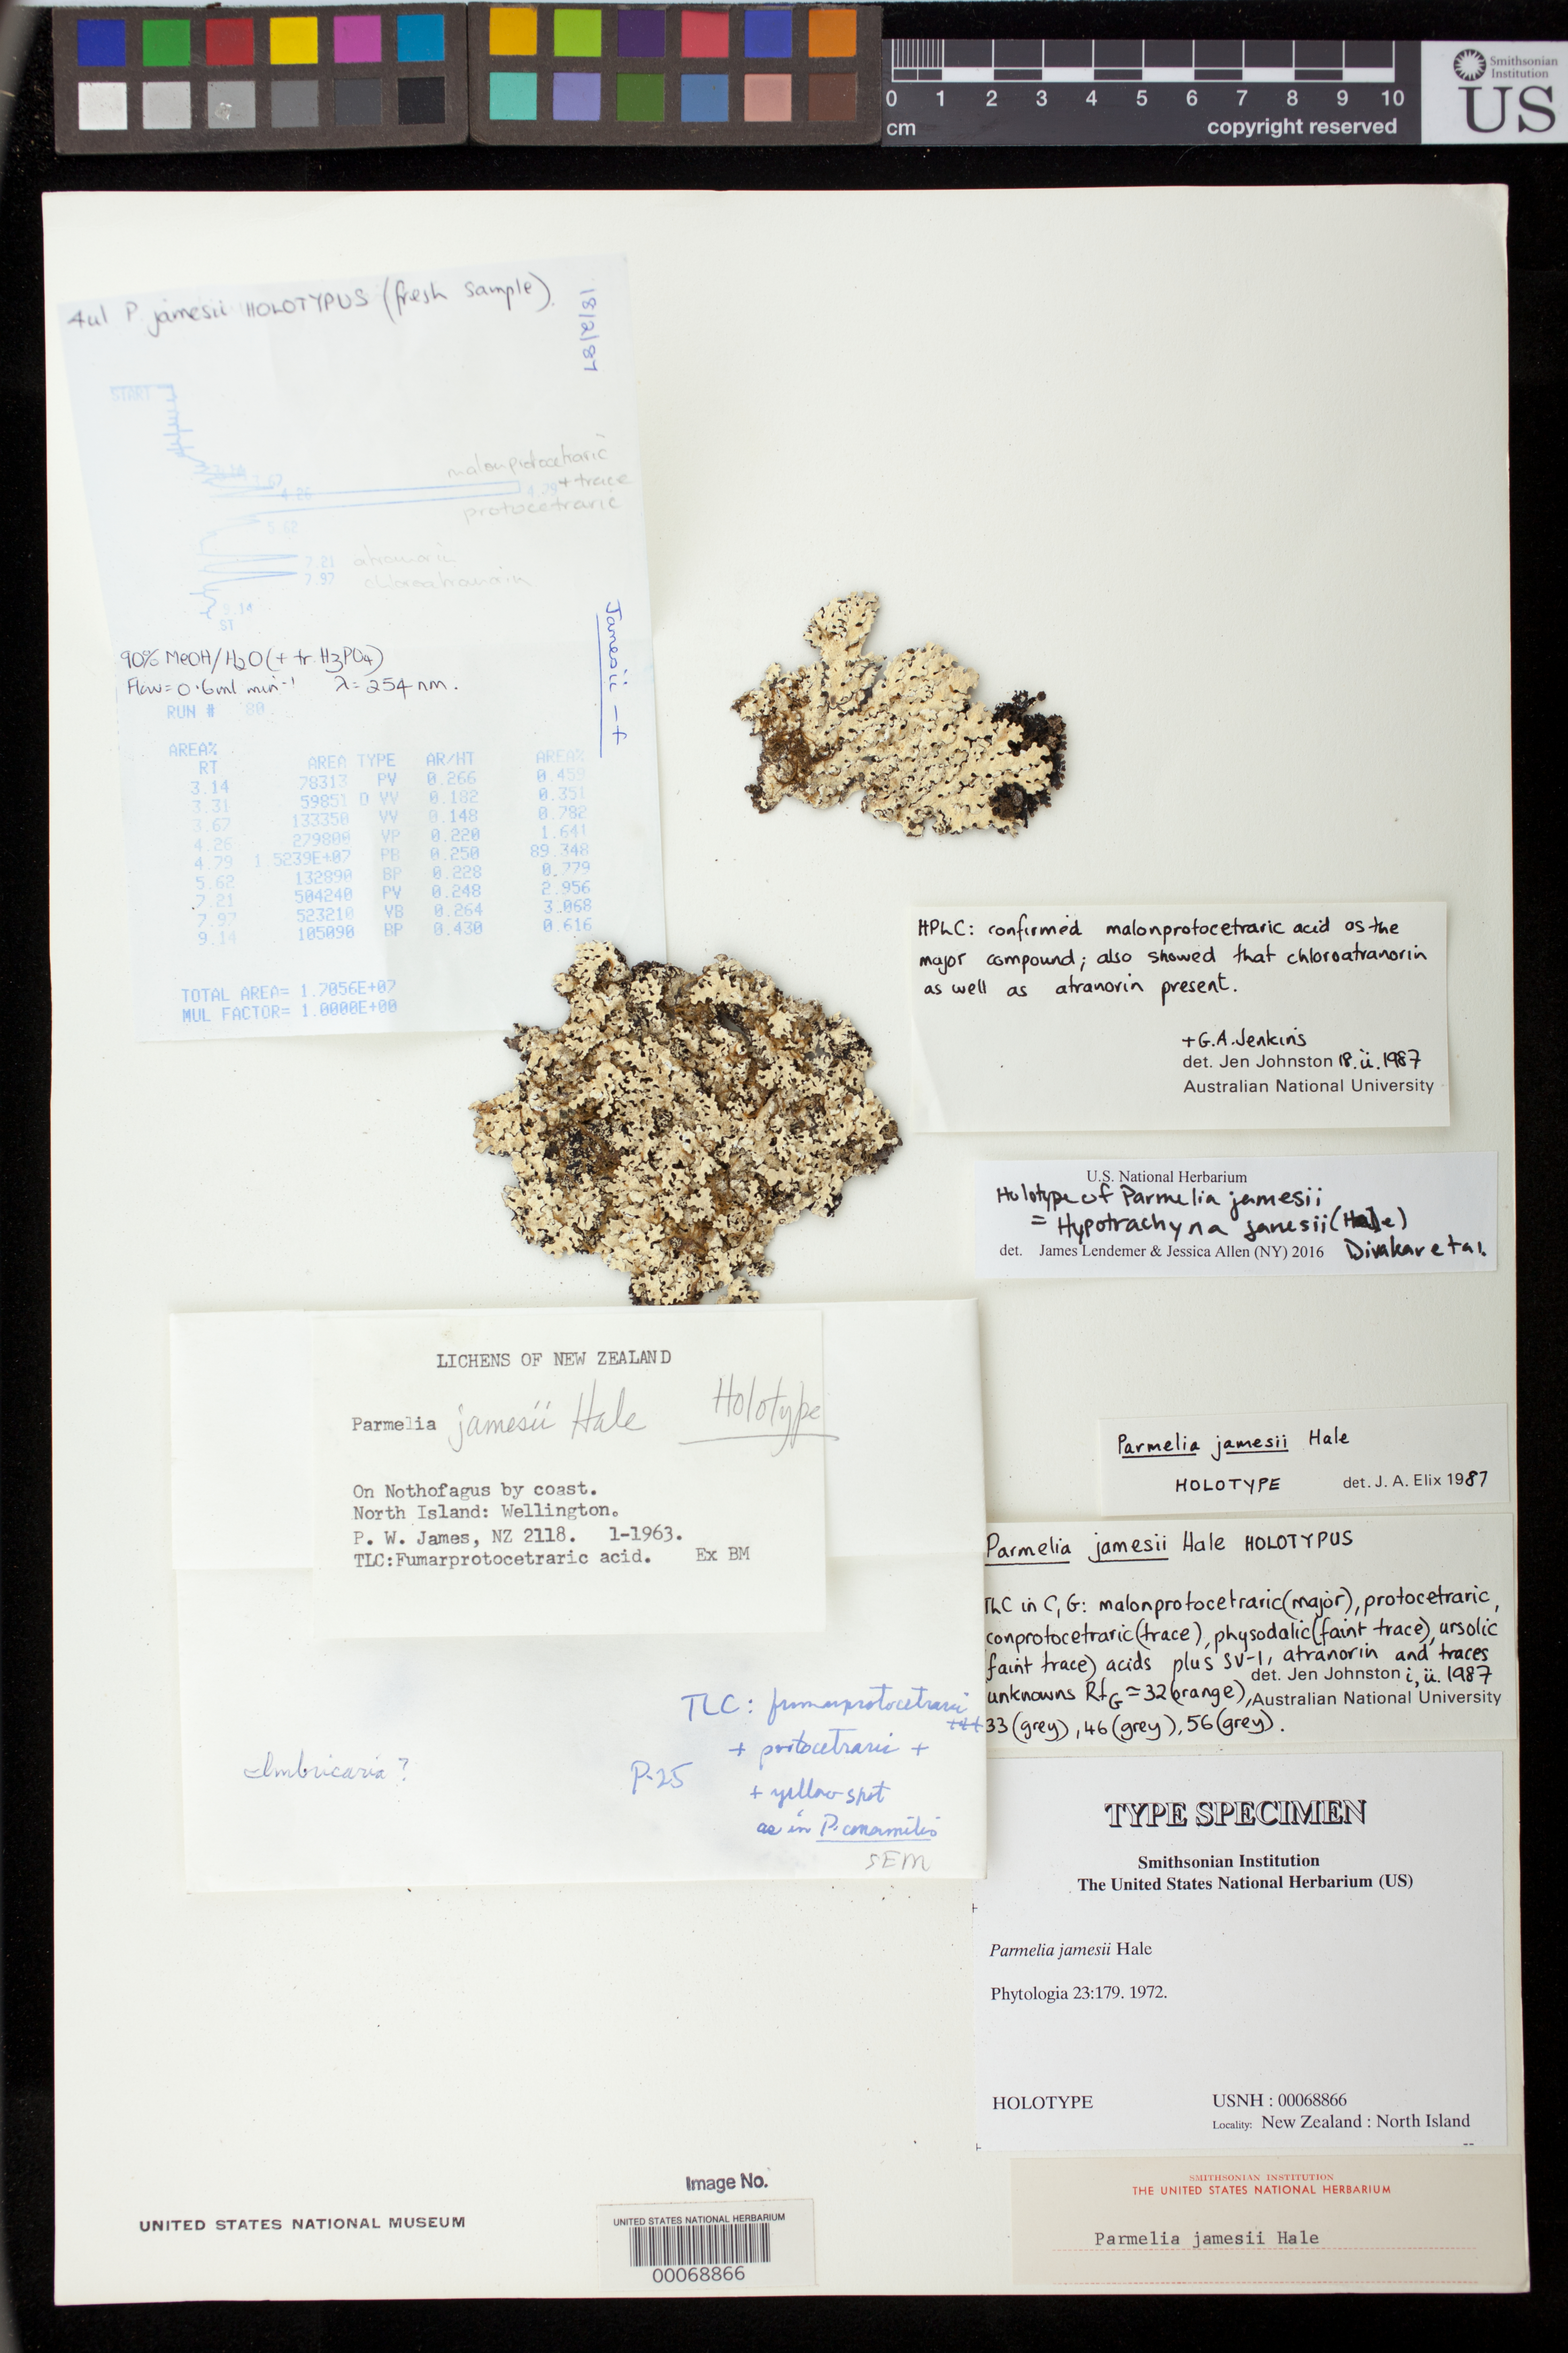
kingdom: Fungi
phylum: Ascomycota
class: Lecanoromycetes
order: Lecanorales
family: Parmeliaceae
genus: Parmelia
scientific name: Parmelia jamesii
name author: Hale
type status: Holotype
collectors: P. James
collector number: Nz 2118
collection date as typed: Jan 1963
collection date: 1963-01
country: New Zealand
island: North Island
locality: Wellington.